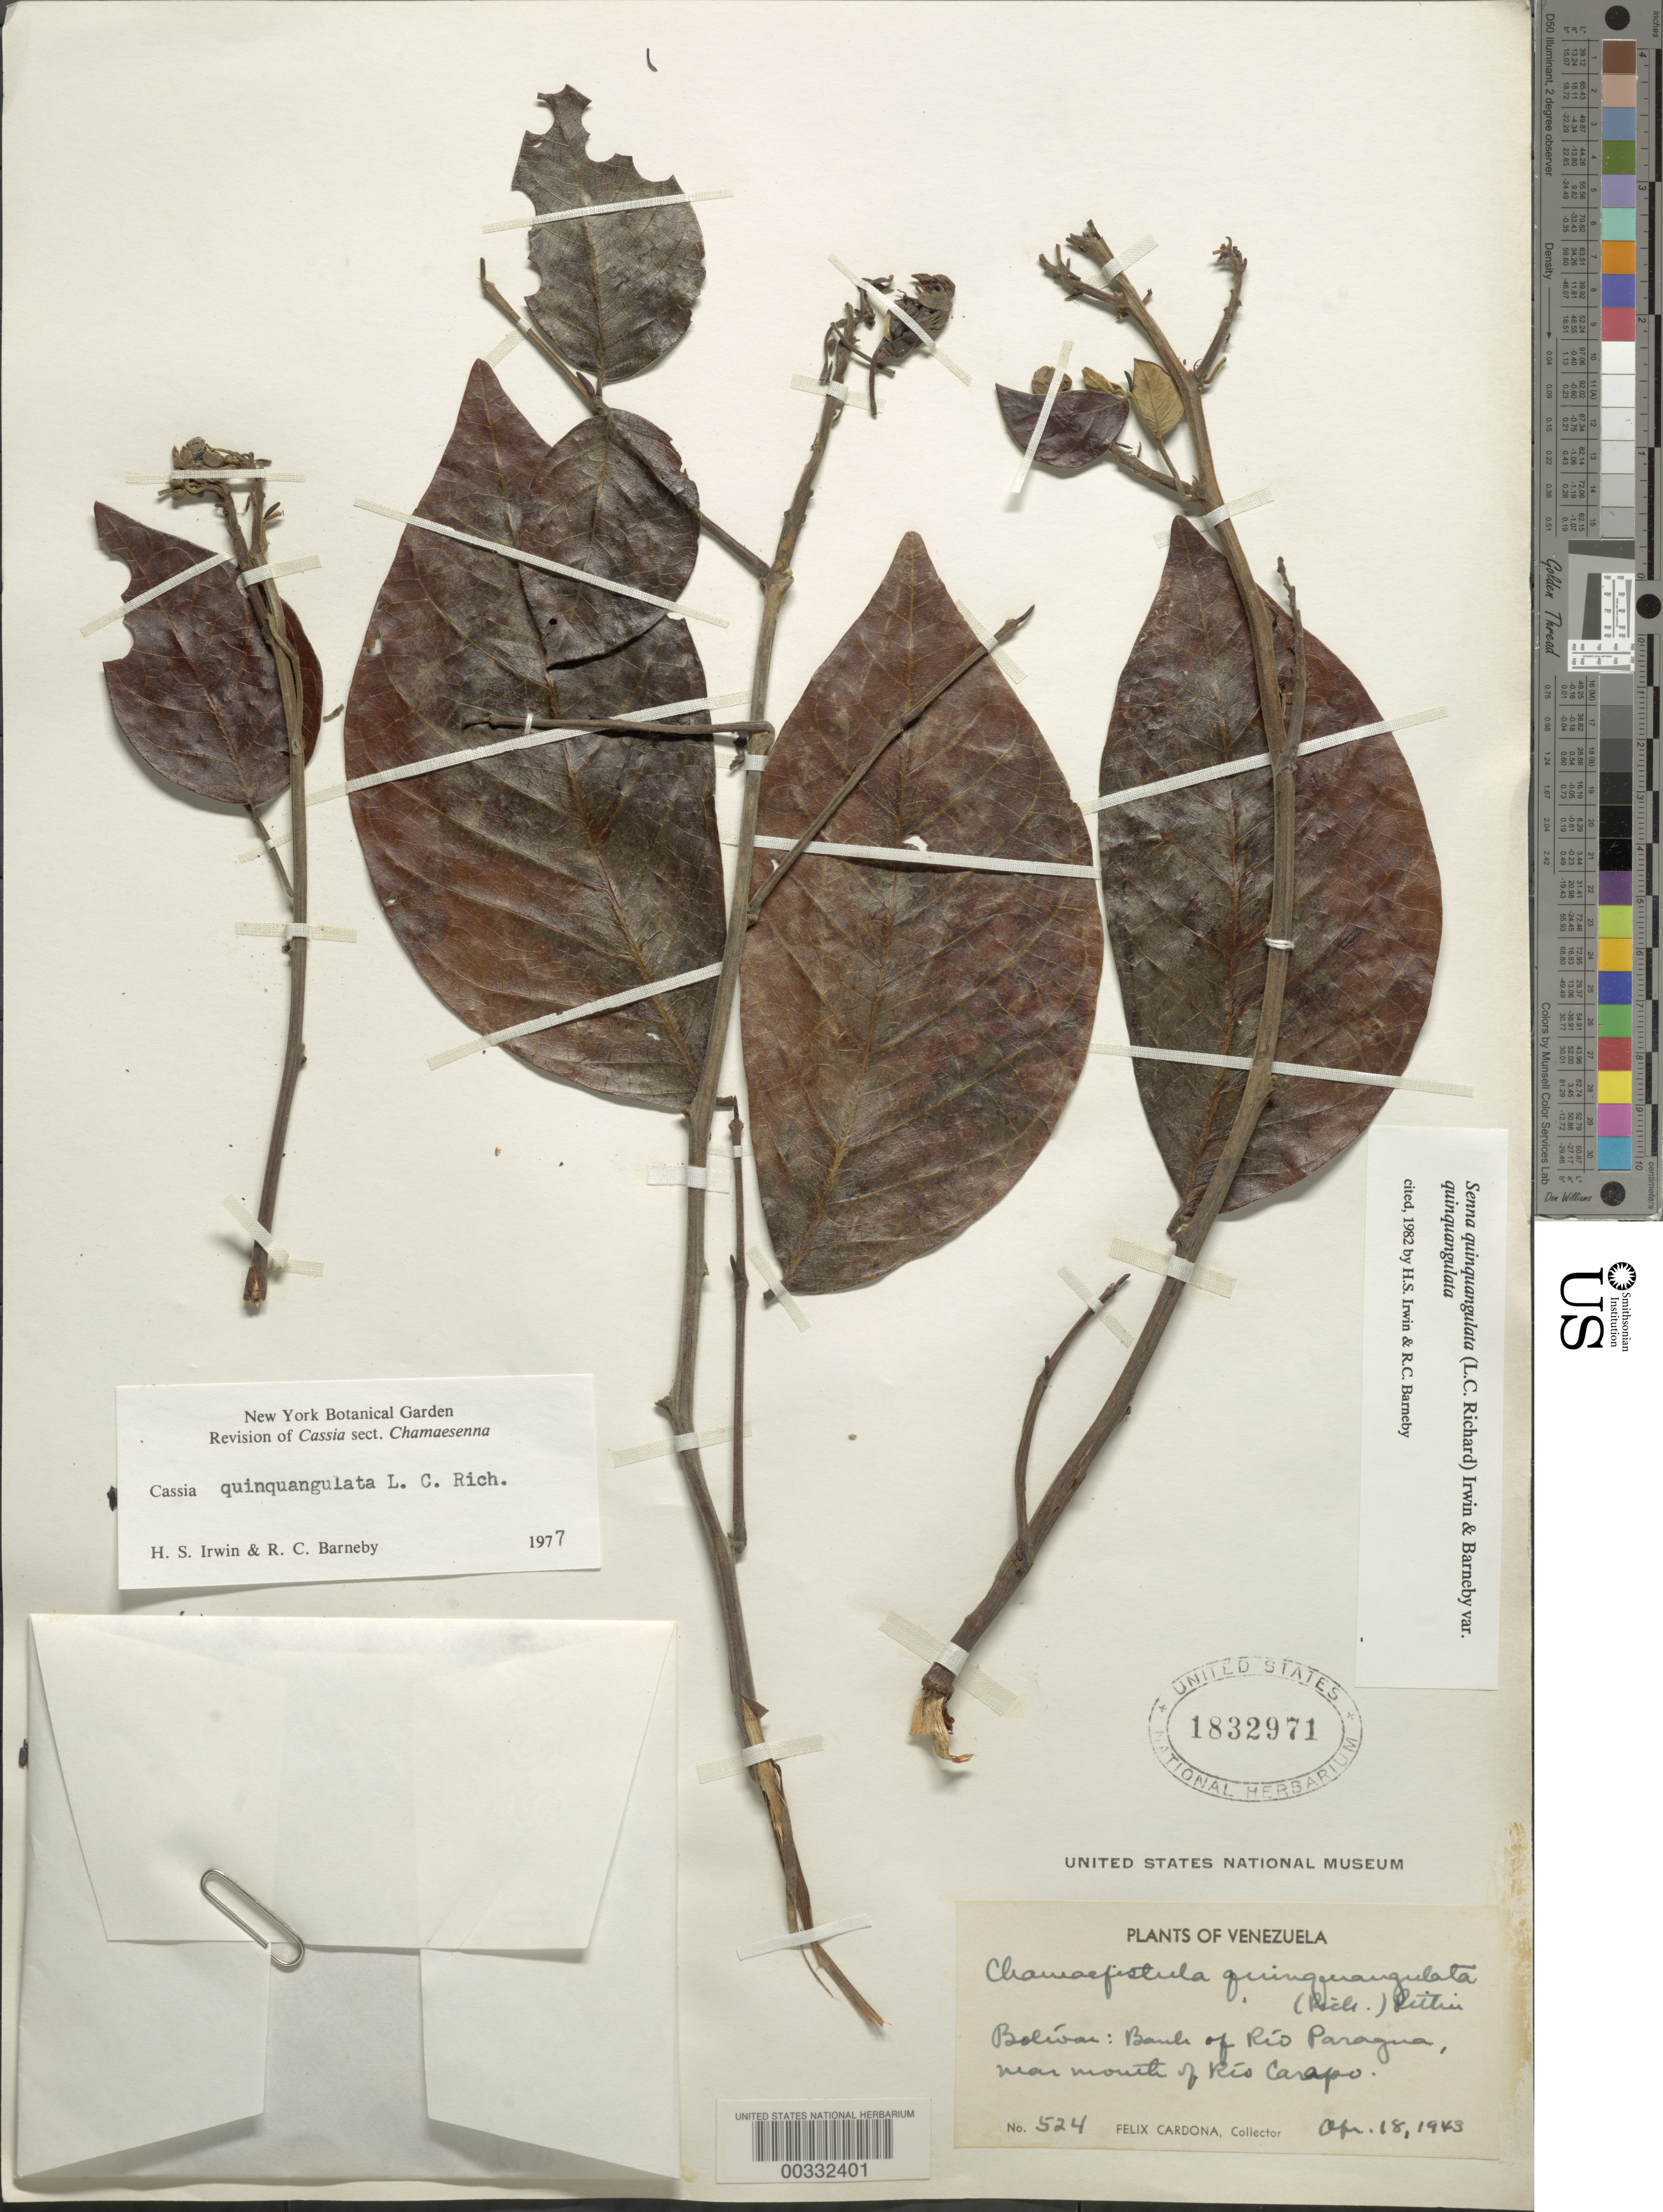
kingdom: Plantae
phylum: Tracheophyta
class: Magnoliopsida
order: Fabales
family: Fabaceae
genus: Senna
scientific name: Senna quinquangulata var. quinquangulata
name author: H.S. Irwin & Barneby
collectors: F. Cardona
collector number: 524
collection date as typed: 18 Apr 1943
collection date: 1943-04-18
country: Venezuela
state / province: Bolivar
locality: Bank of rio paragua near mouth of rio carapo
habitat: River bank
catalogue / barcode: US 1832971